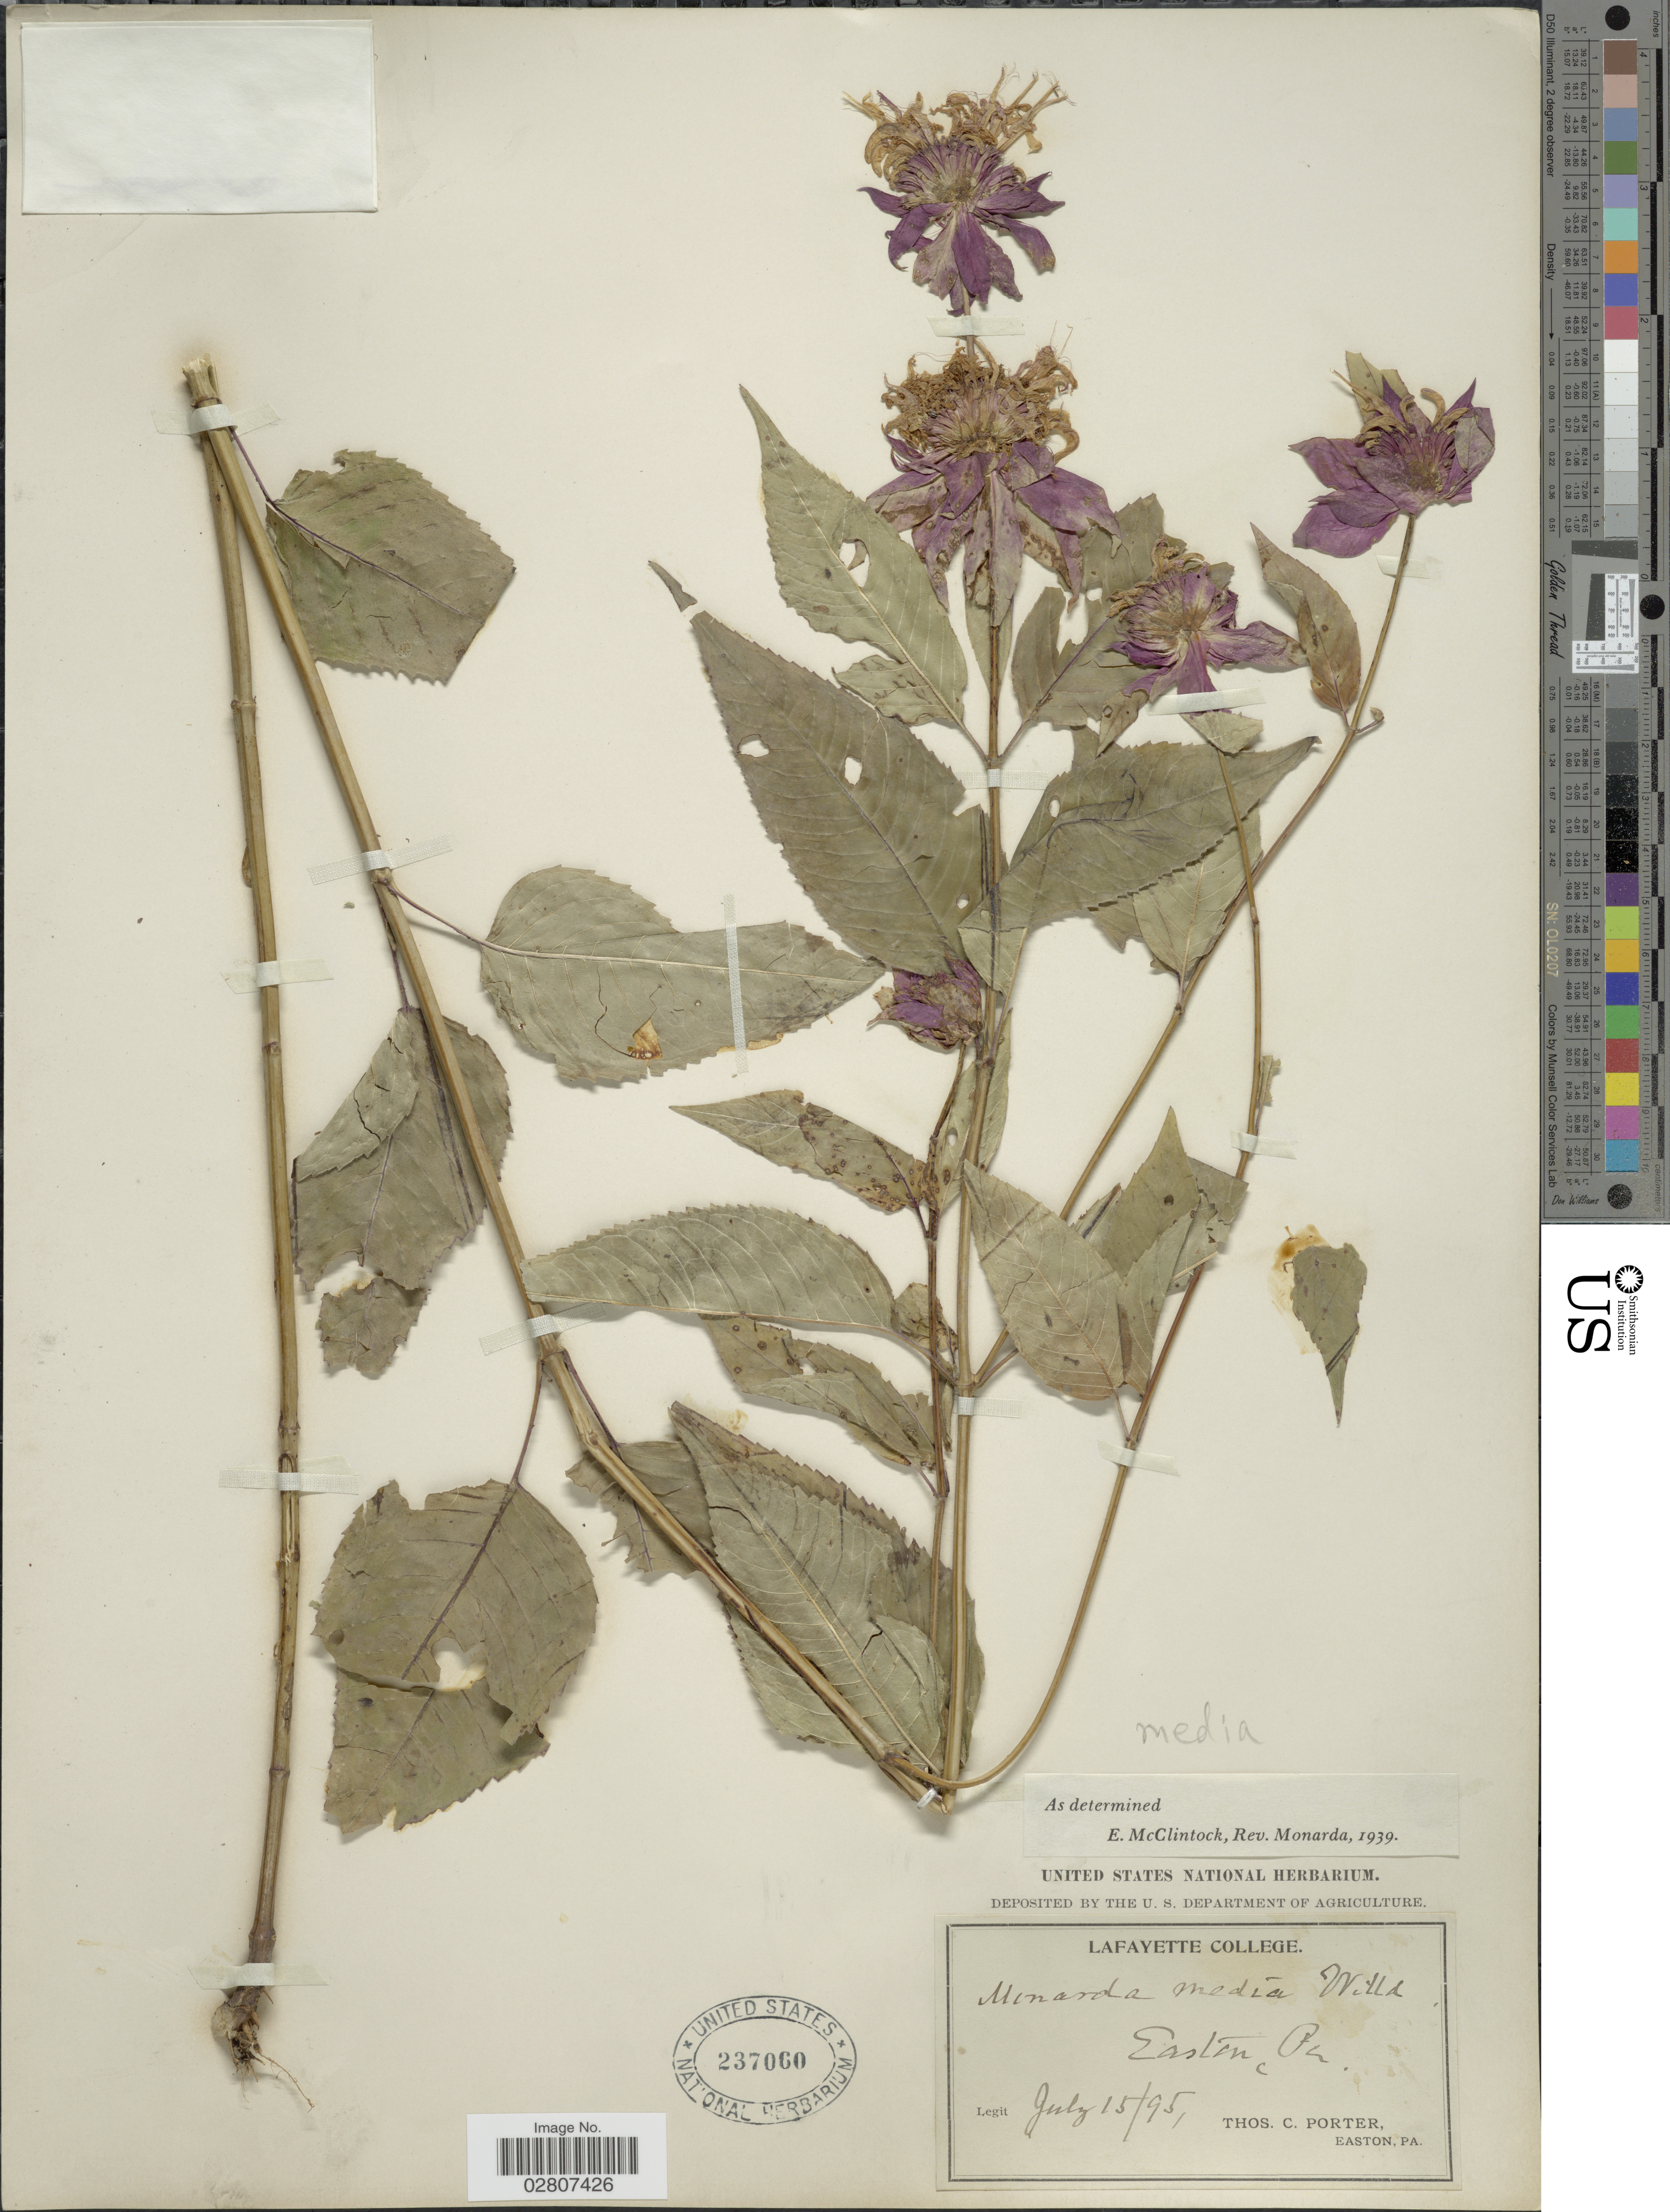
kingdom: Plantae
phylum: Tracheophyta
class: Magnoliopsida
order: Lamiales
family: Lamiaceae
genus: Monarda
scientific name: Monarda media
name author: Willd.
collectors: T. Porter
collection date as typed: Transcribed d/m/y: 15/7/95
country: United States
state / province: Pennsylvania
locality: Easton, Pa.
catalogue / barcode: US 237060